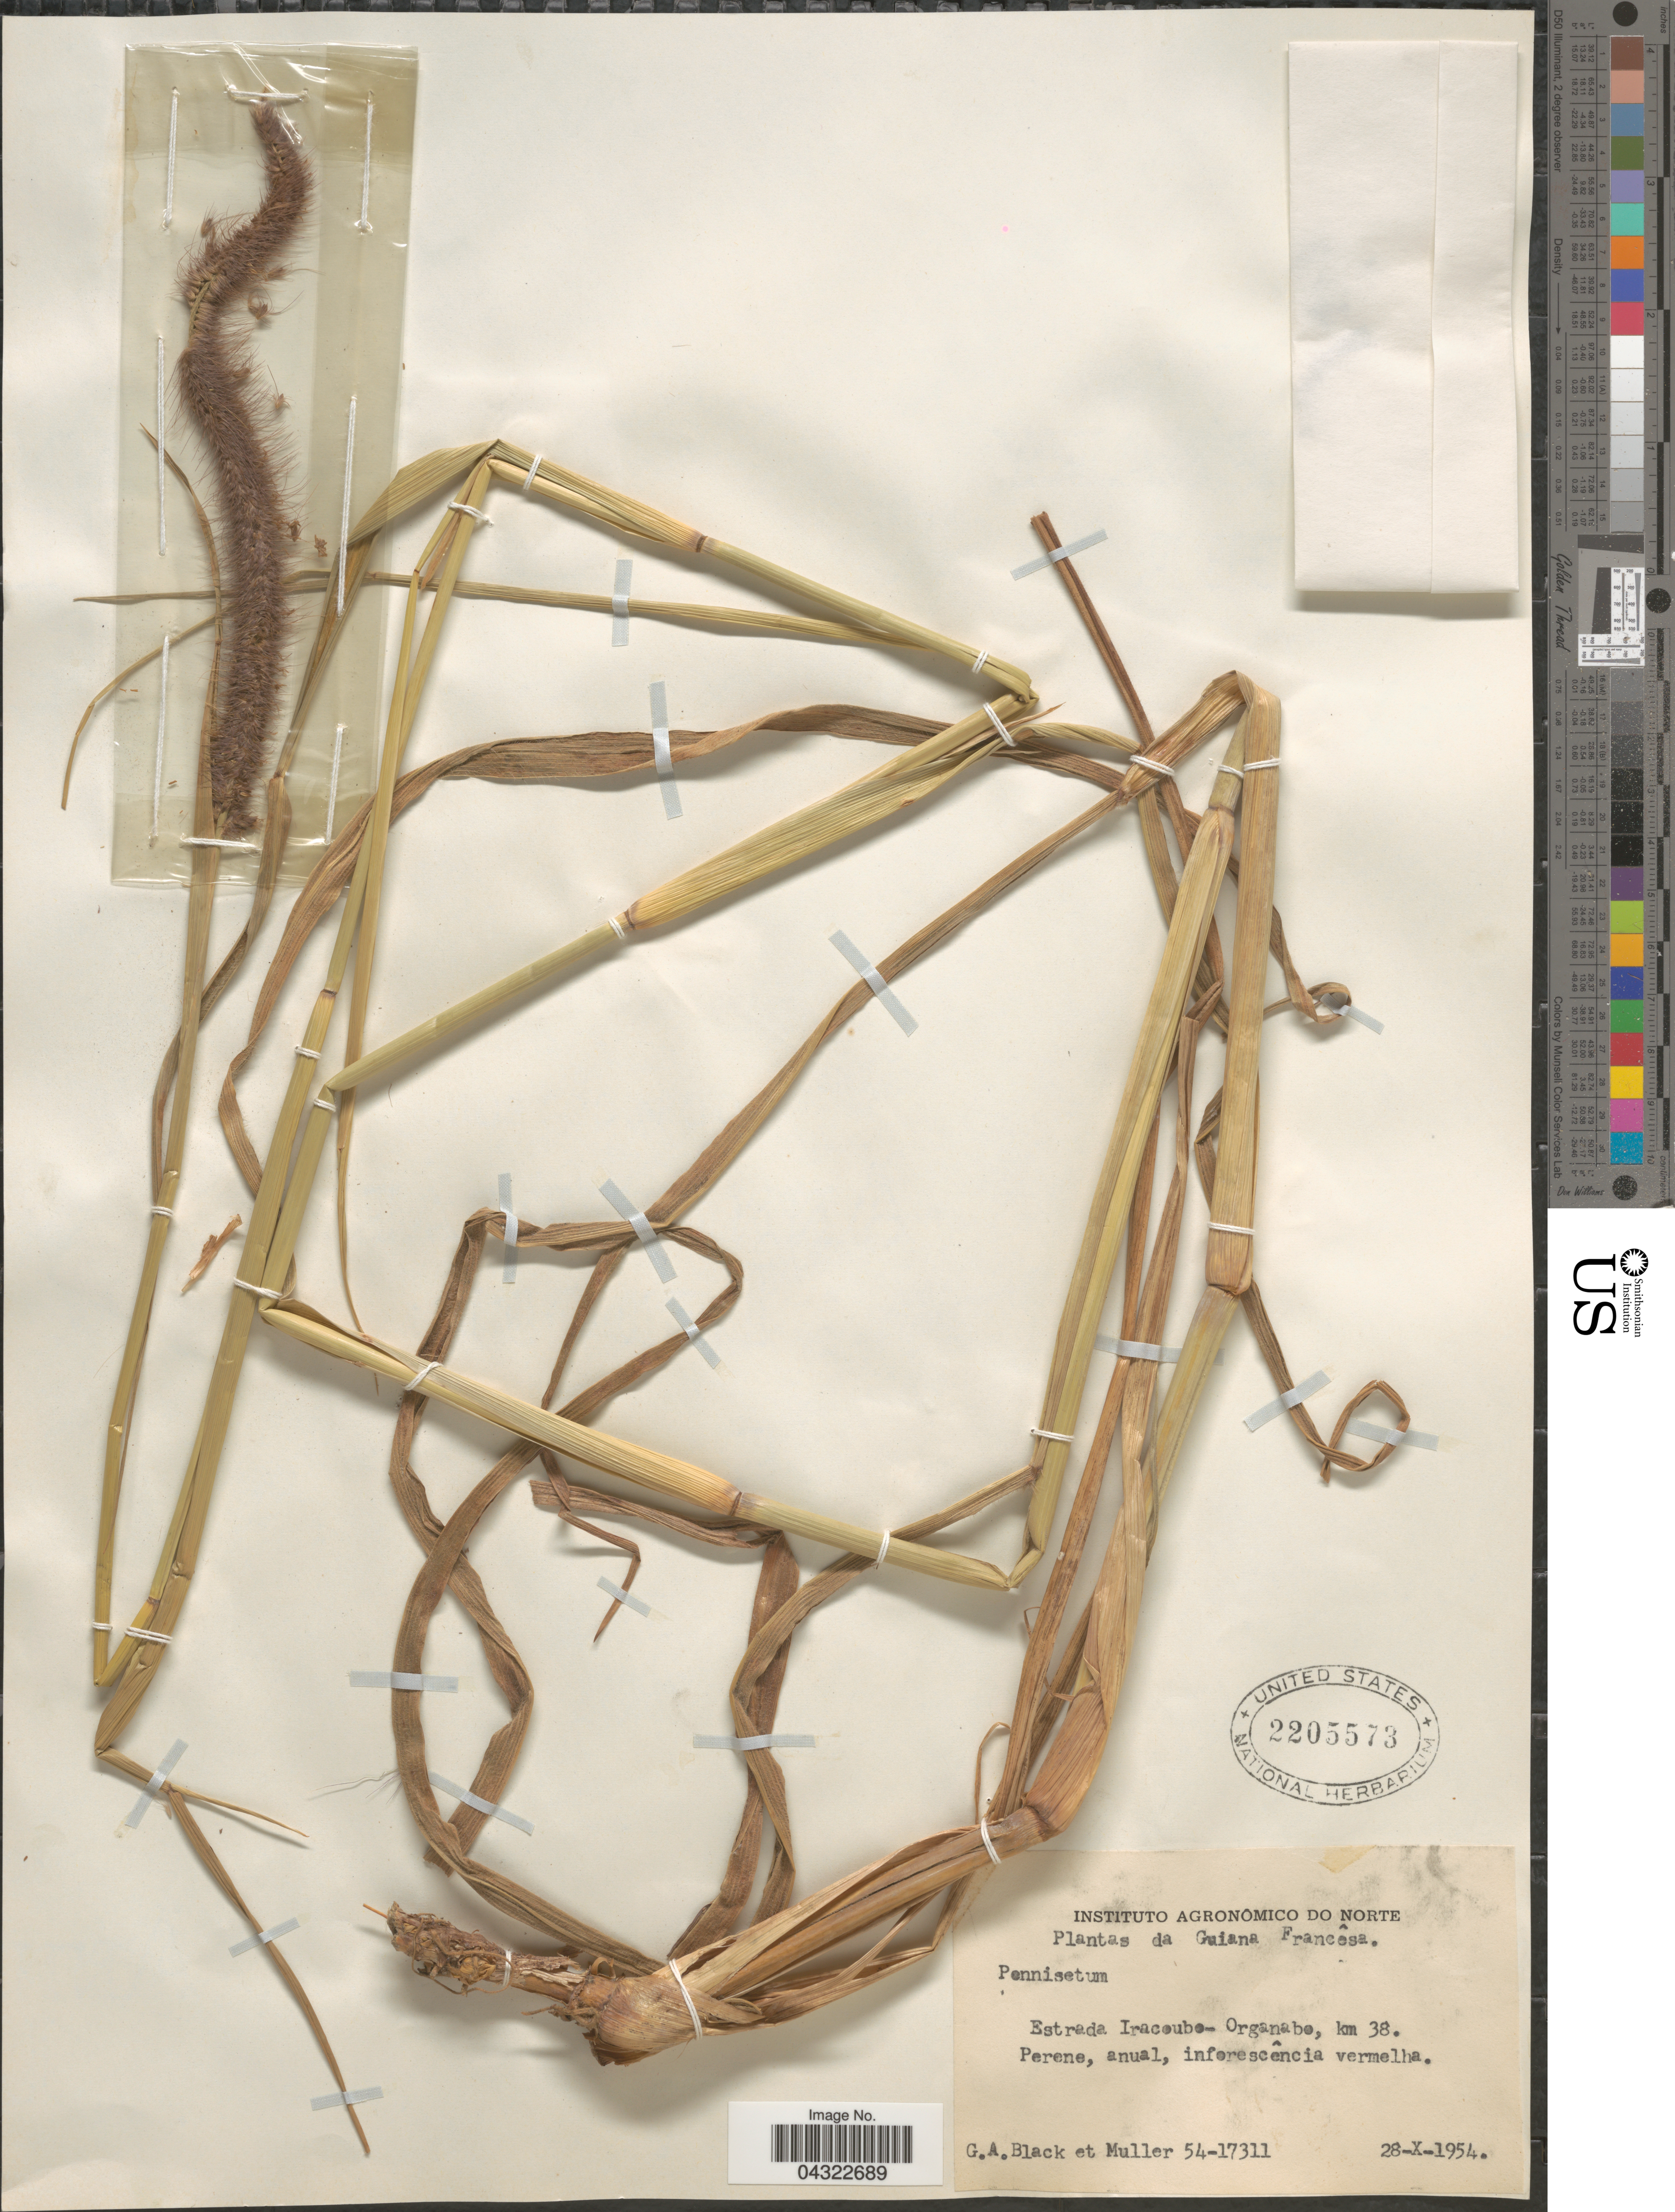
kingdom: Plantae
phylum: Tracheophyta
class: Liliopsida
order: Poales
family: Poaceae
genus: Cenchrus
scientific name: Cenchrus sp.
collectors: G. A. Black & -- Müller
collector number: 54-17311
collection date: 1954-10-28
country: French Guiana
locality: Estrada Iracoubo0 Organabe, km 38.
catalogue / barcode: US 2205573